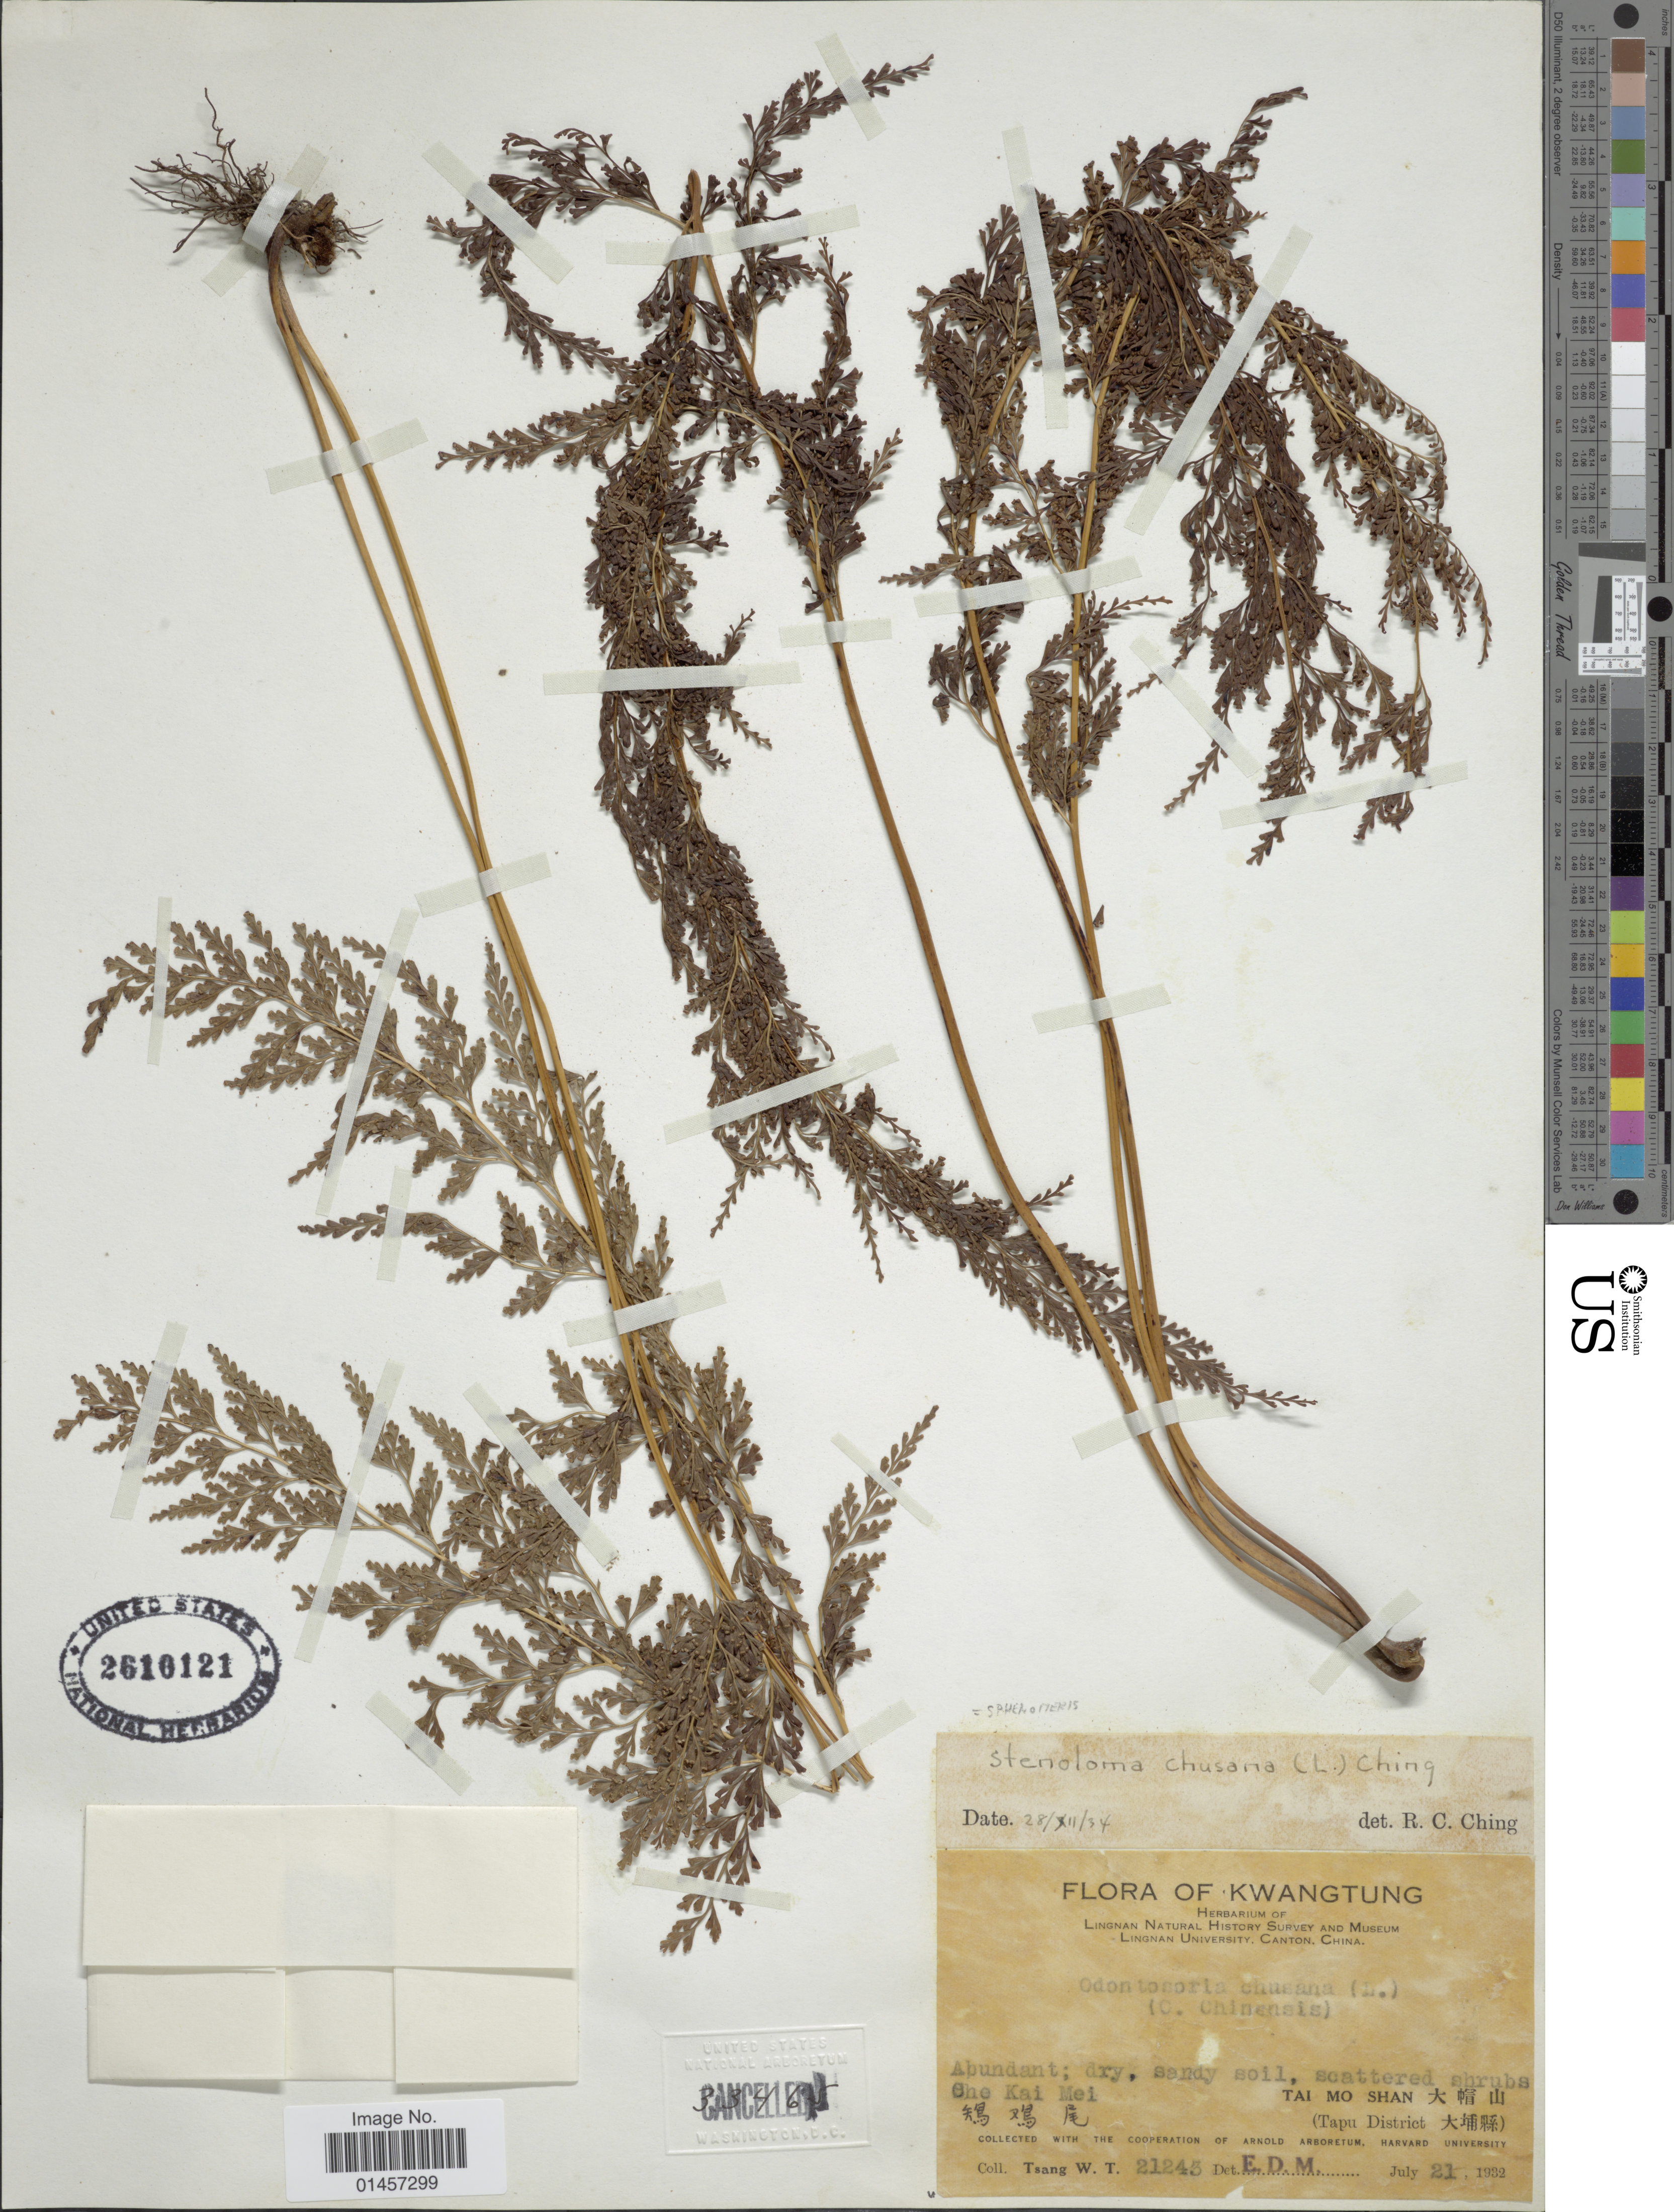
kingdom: Plantae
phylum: Tracheophyta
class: Polypodiopsida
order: Polypodiales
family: Lindsaeaceae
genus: Sphenomeris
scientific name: Sphenomeris chinensis var. chinensis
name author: (L.) Maxon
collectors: W. T. Tsang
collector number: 21243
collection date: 1932-07-21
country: China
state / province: Guangdong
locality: Ohe Kai Mei, Tai Mo Shan, Tapu District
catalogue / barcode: US 2610121